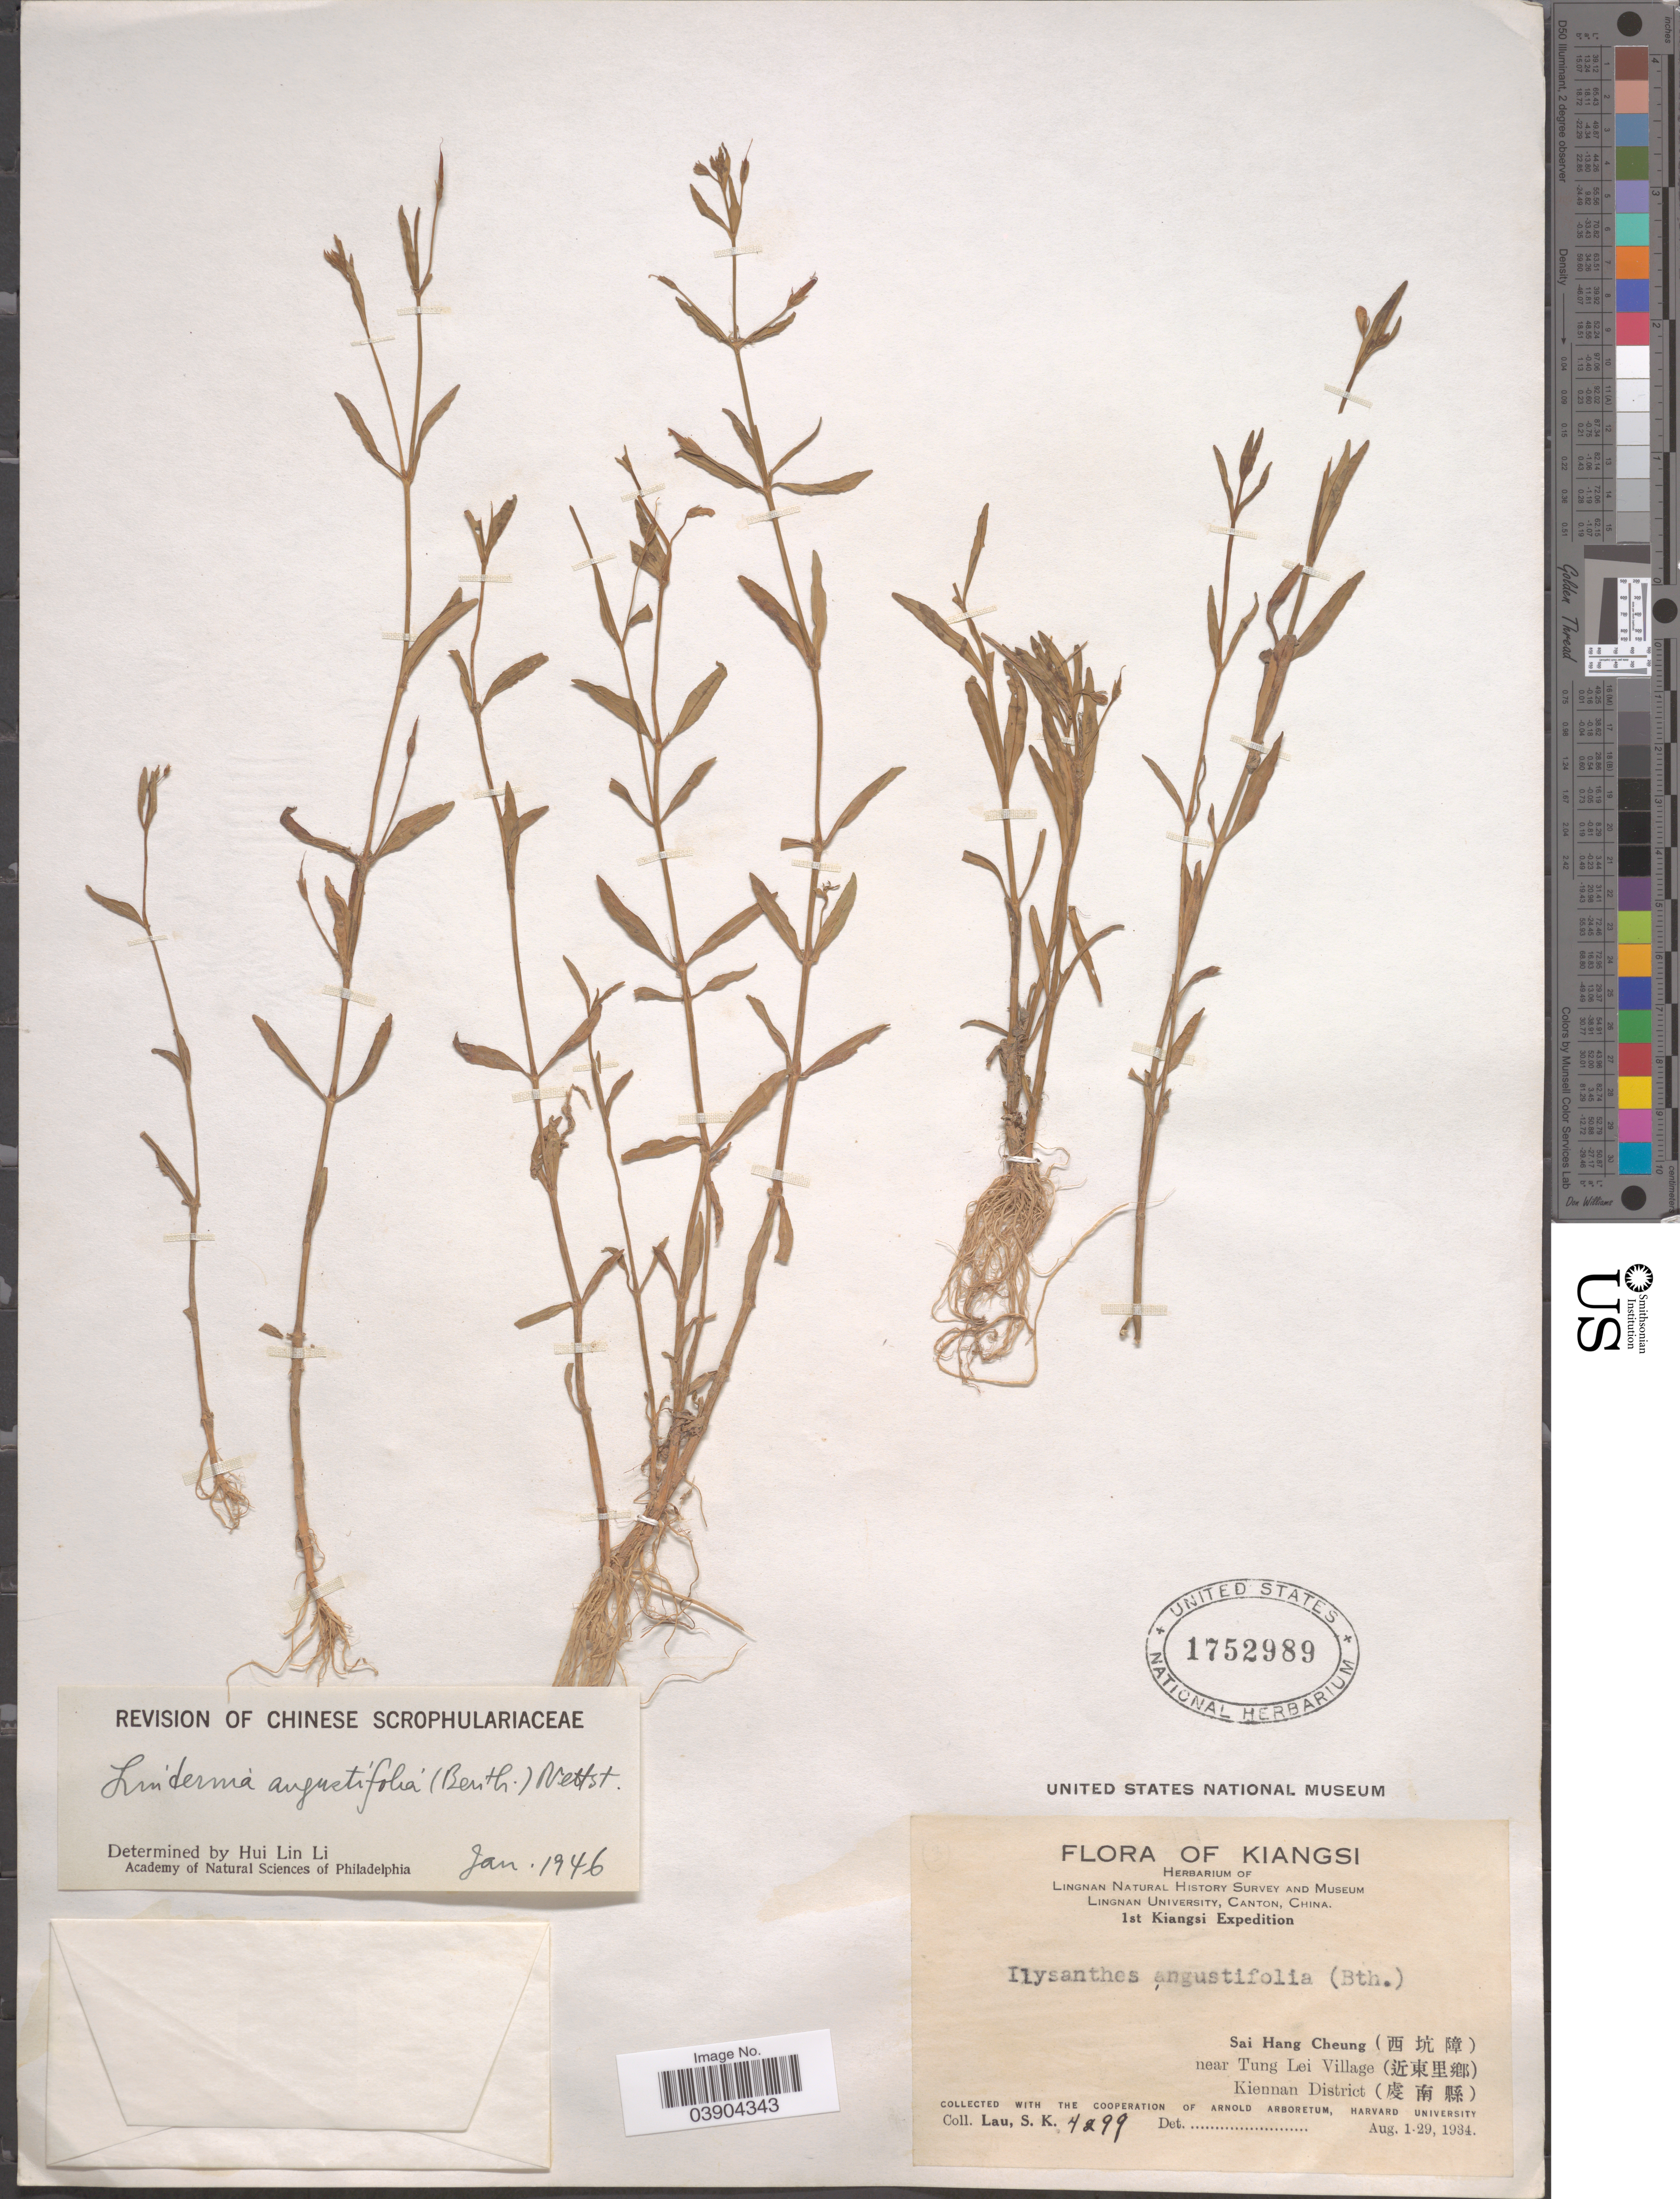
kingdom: Plantae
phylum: Tracheophyta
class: Magnoliopsida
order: Lamiales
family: Linderniaceae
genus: Lindernia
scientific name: Lindernia angustifolia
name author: (Benth.) Wettst.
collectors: S. K. Lau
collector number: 4299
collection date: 1934-08-01/1934-08-29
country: China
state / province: Jiangxi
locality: Kiangsi. Sai Hang Cheung (X) near Tung Lei Village (X) Kiennan District (X).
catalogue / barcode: US 1752989